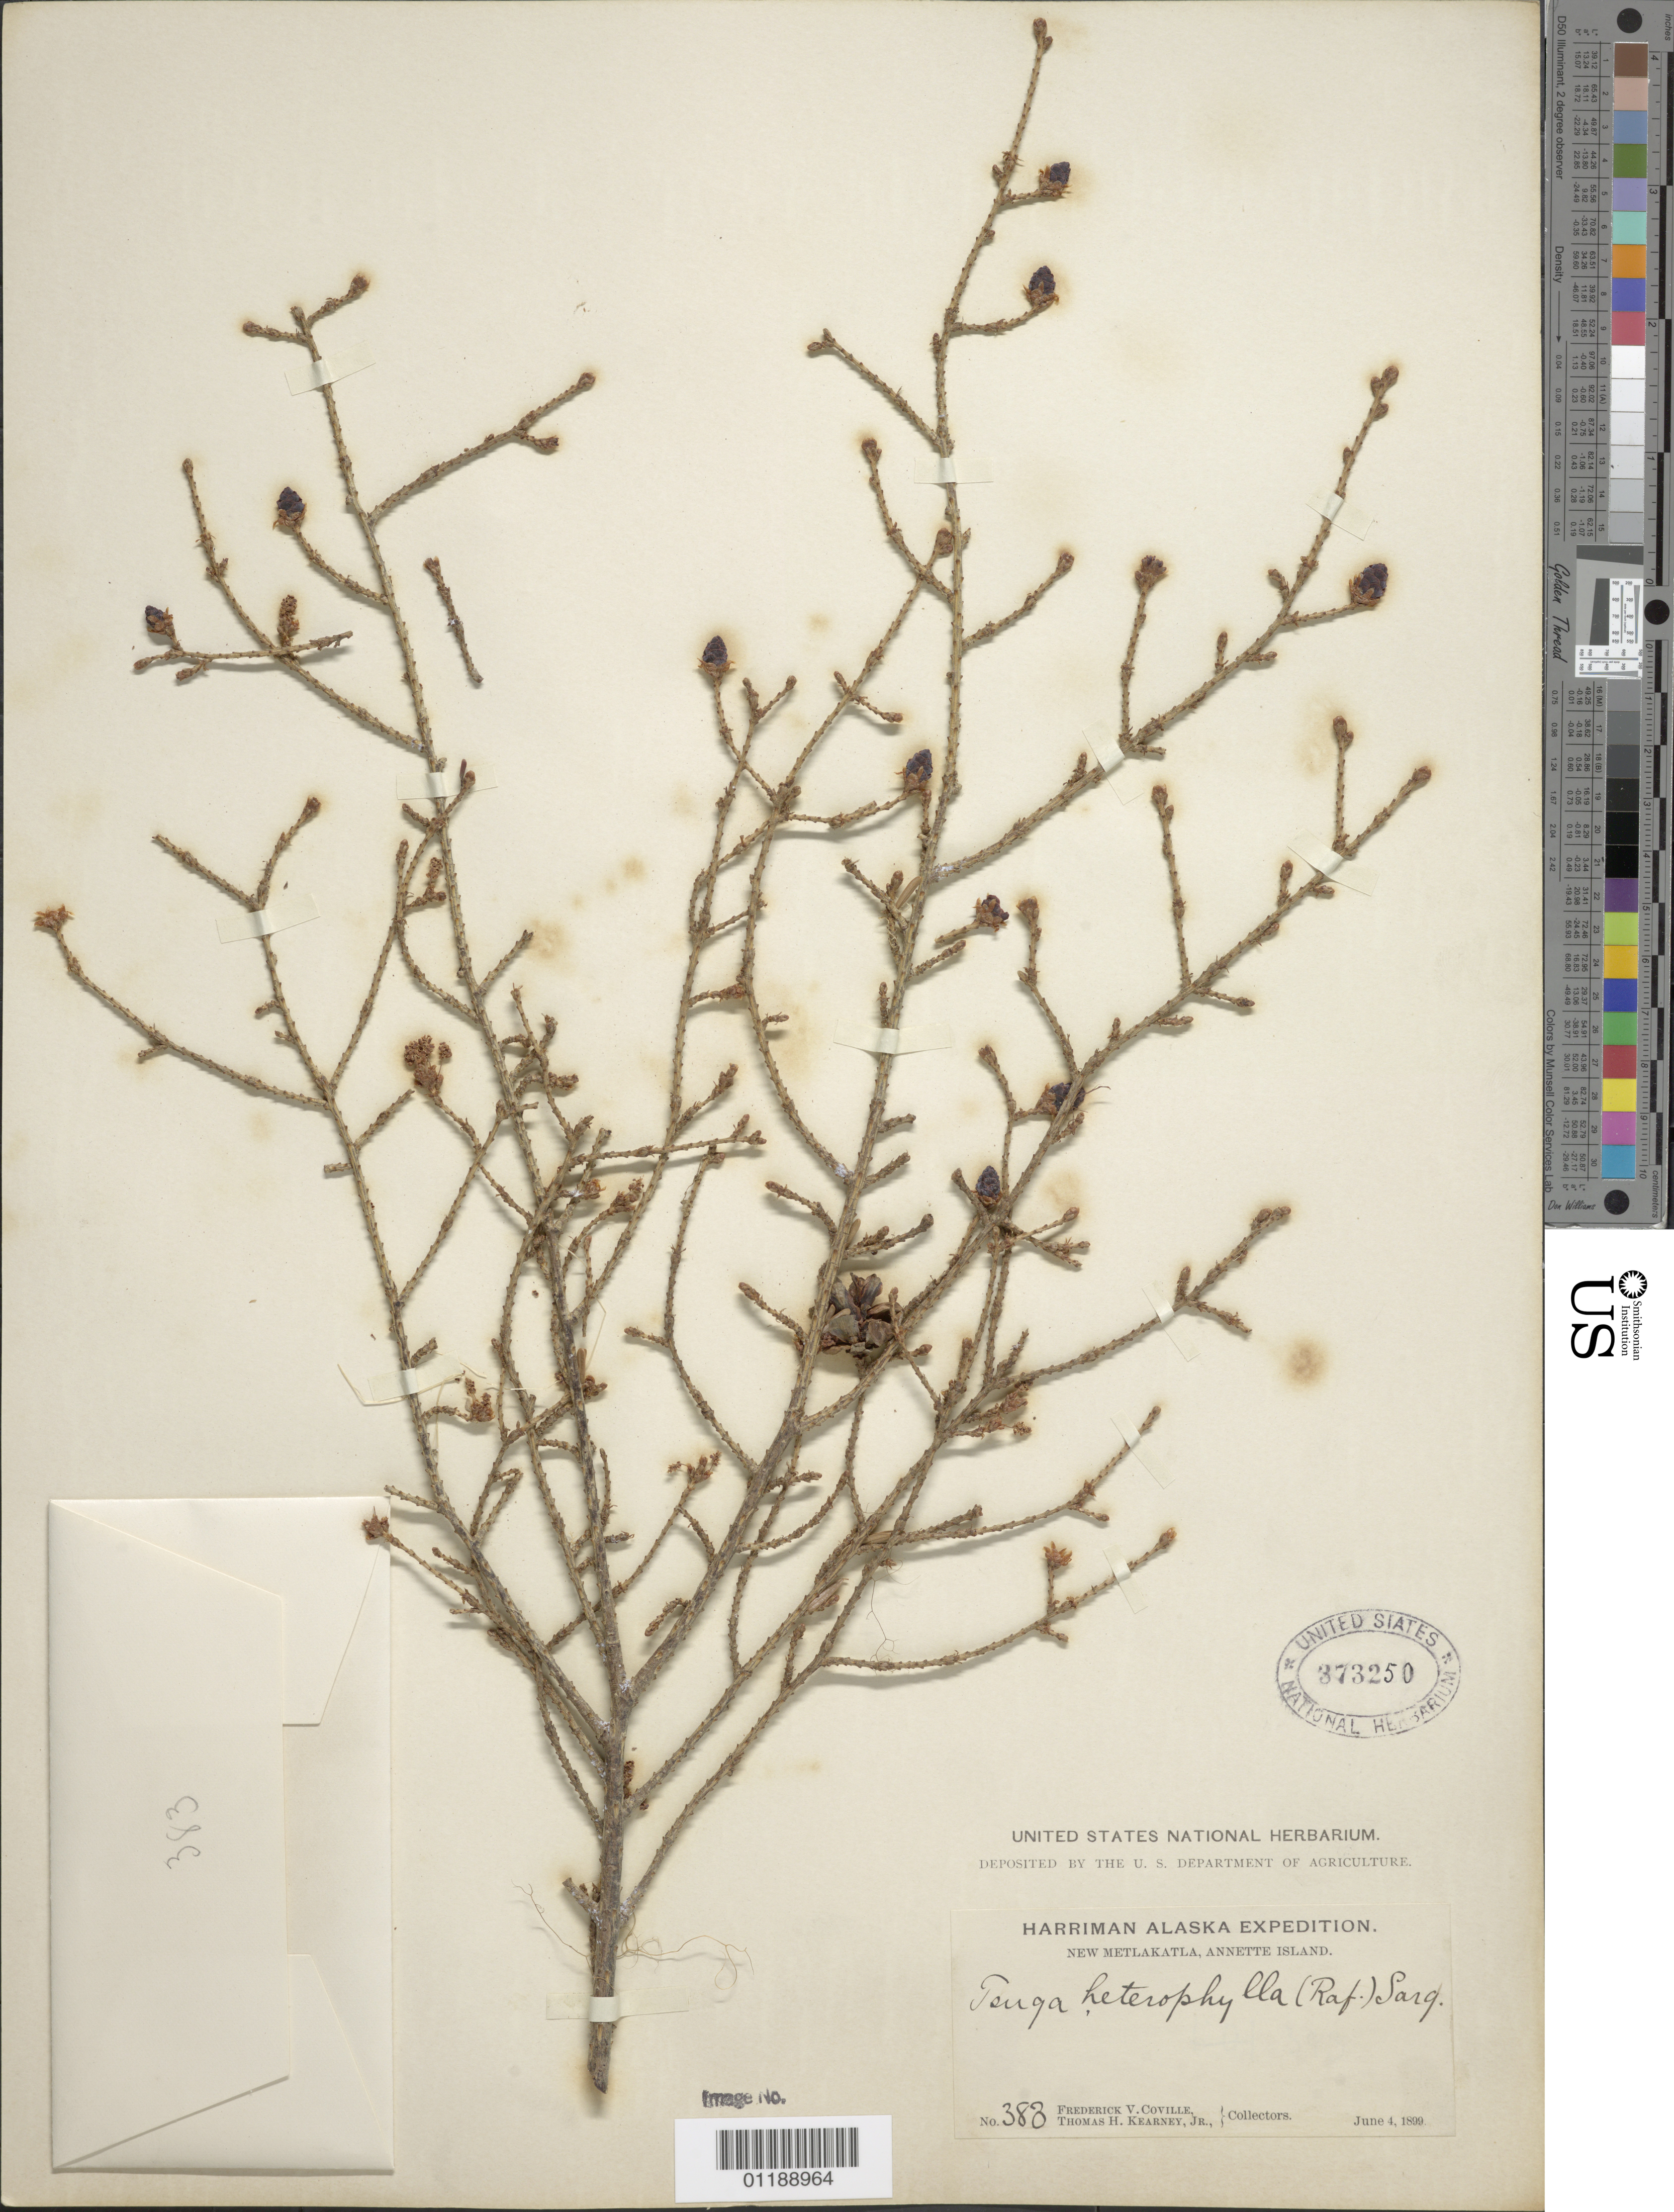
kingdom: Plantae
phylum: Tracheophyta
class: Pinopsida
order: Pinales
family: Pinaceae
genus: Tsuga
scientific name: Tsuga heterophylla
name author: (Raf.) Sarg.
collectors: F. V. Coville & T. H. Kearney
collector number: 383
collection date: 1899-06-04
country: United States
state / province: Alaska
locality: New Metlakatla, Annette Island.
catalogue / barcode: US 373250